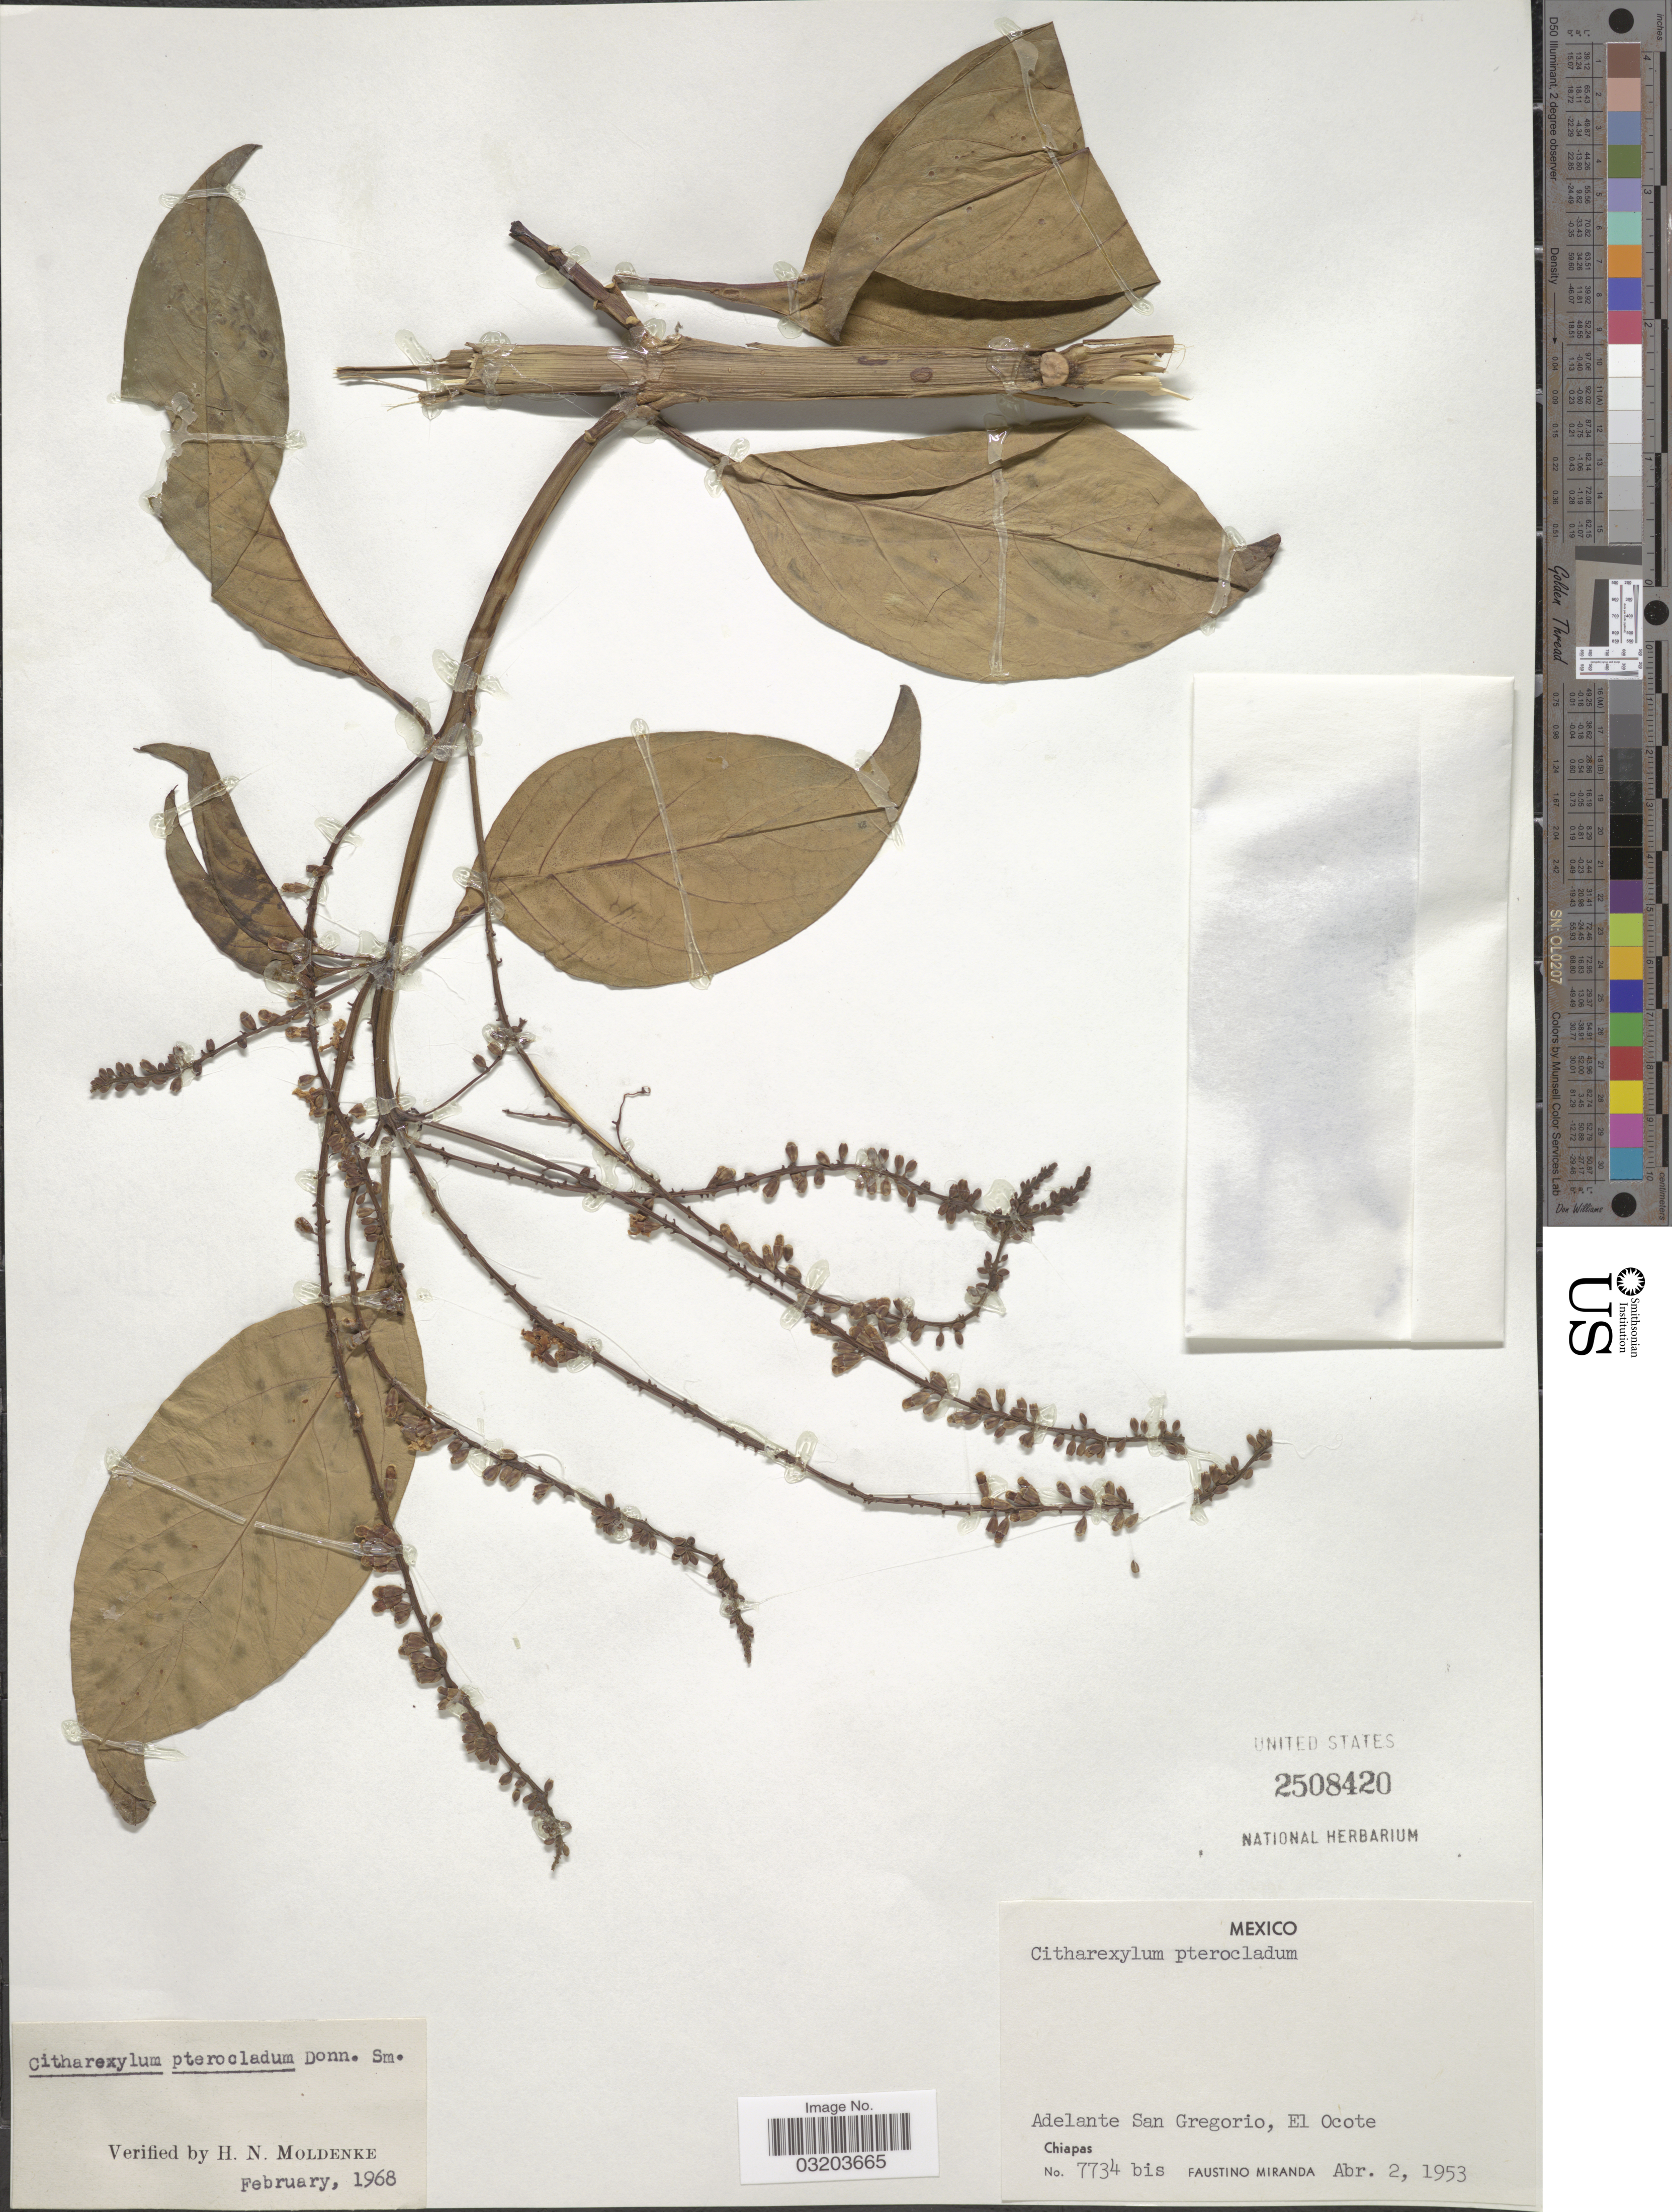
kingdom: Plantae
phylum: Tracheophyta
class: Magnoliopsida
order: Lamiales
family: Verbenaceae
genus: Citharexylum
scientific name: Citharexylum pterocladum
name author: Donn. Sm.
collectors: F. Miranda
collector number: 7734bis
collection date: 1953-04-02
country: Mexico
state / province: Chiapas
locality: Adelante San Gregorio, El Ocote.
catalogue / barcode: US 2508420